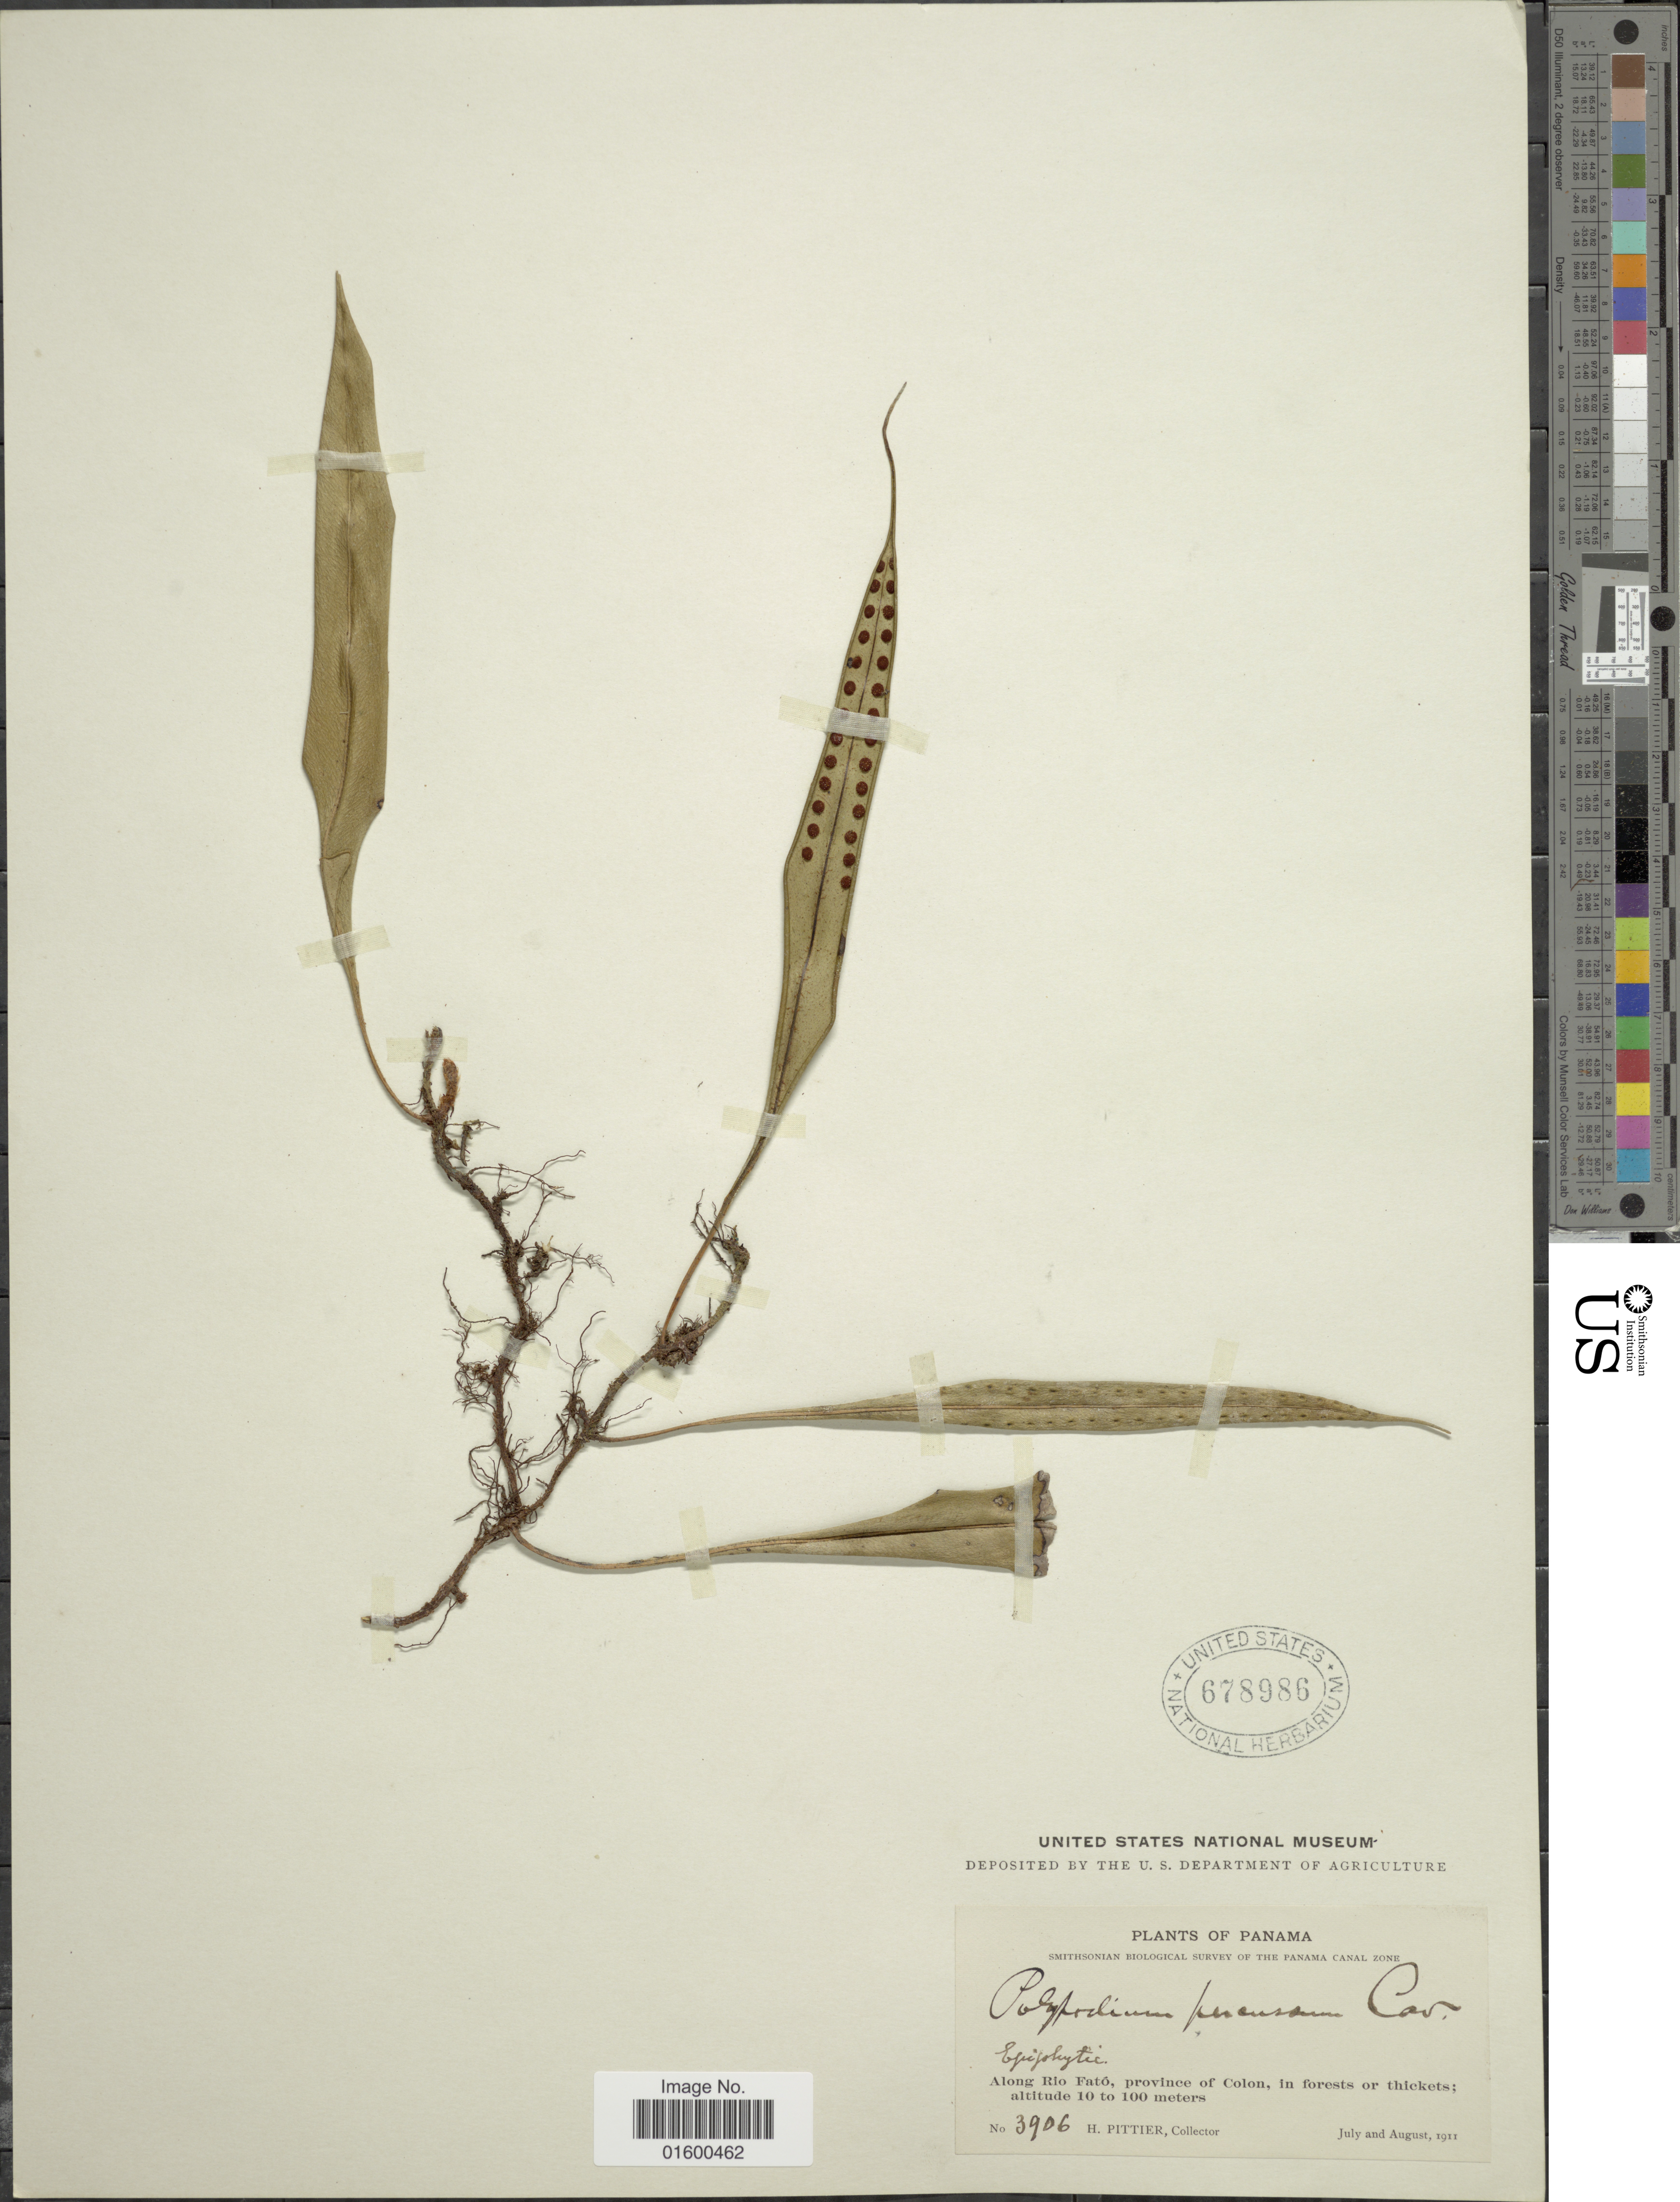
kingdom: Plantae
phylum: Tracheophyta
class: Polypodiopsida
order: Polypodiales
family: Polypodiaceae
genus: Microgramma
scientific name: Microgramma percussa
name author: (Cav.) de la Sota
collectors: H. F. Pittier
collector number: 3906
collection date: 1911-07/1911-08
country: Panama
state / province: Colón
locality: Along Rio Fato, province of Colon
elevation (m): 10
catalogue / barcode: US 678986